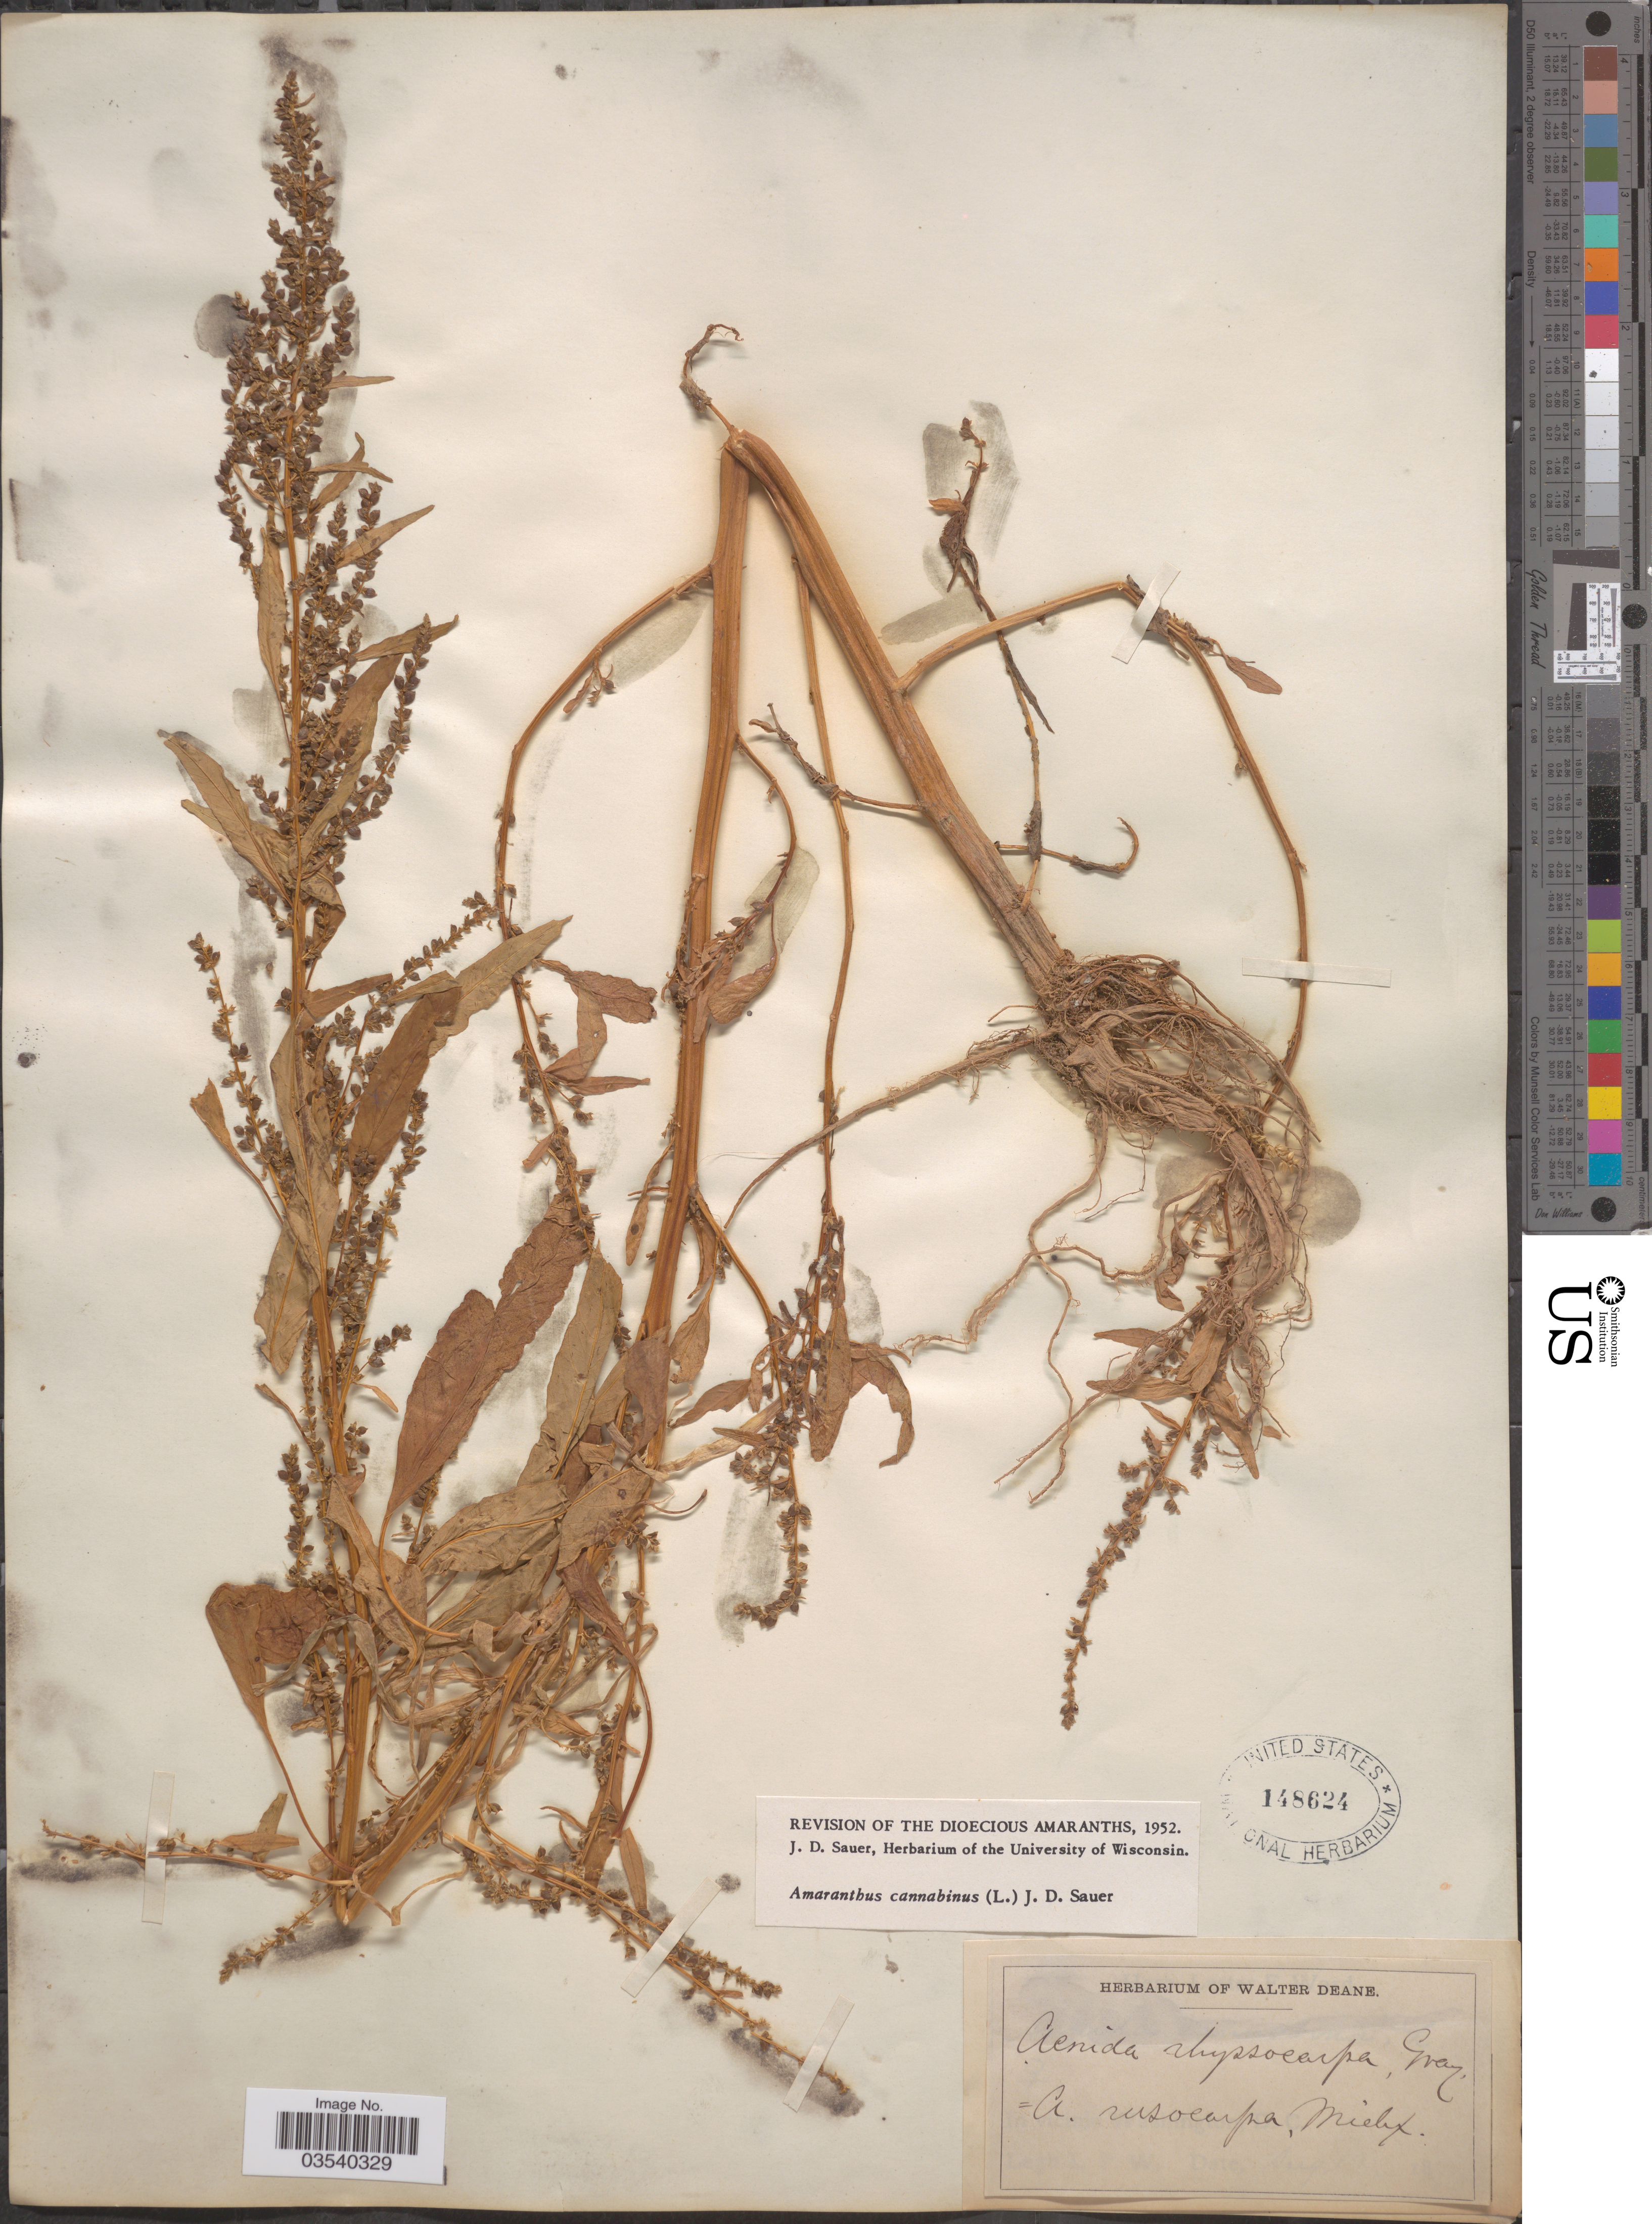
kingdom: Plantae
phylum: Tracheophyta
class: Magnoliopsida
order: Caryophyllales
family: Amaranthaceae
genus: Amaranthus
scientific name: Amaranthus cannabinus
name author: (L.) E.G. F. Sauer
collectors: Ex herb. Walter Deane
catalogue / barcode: US 148624